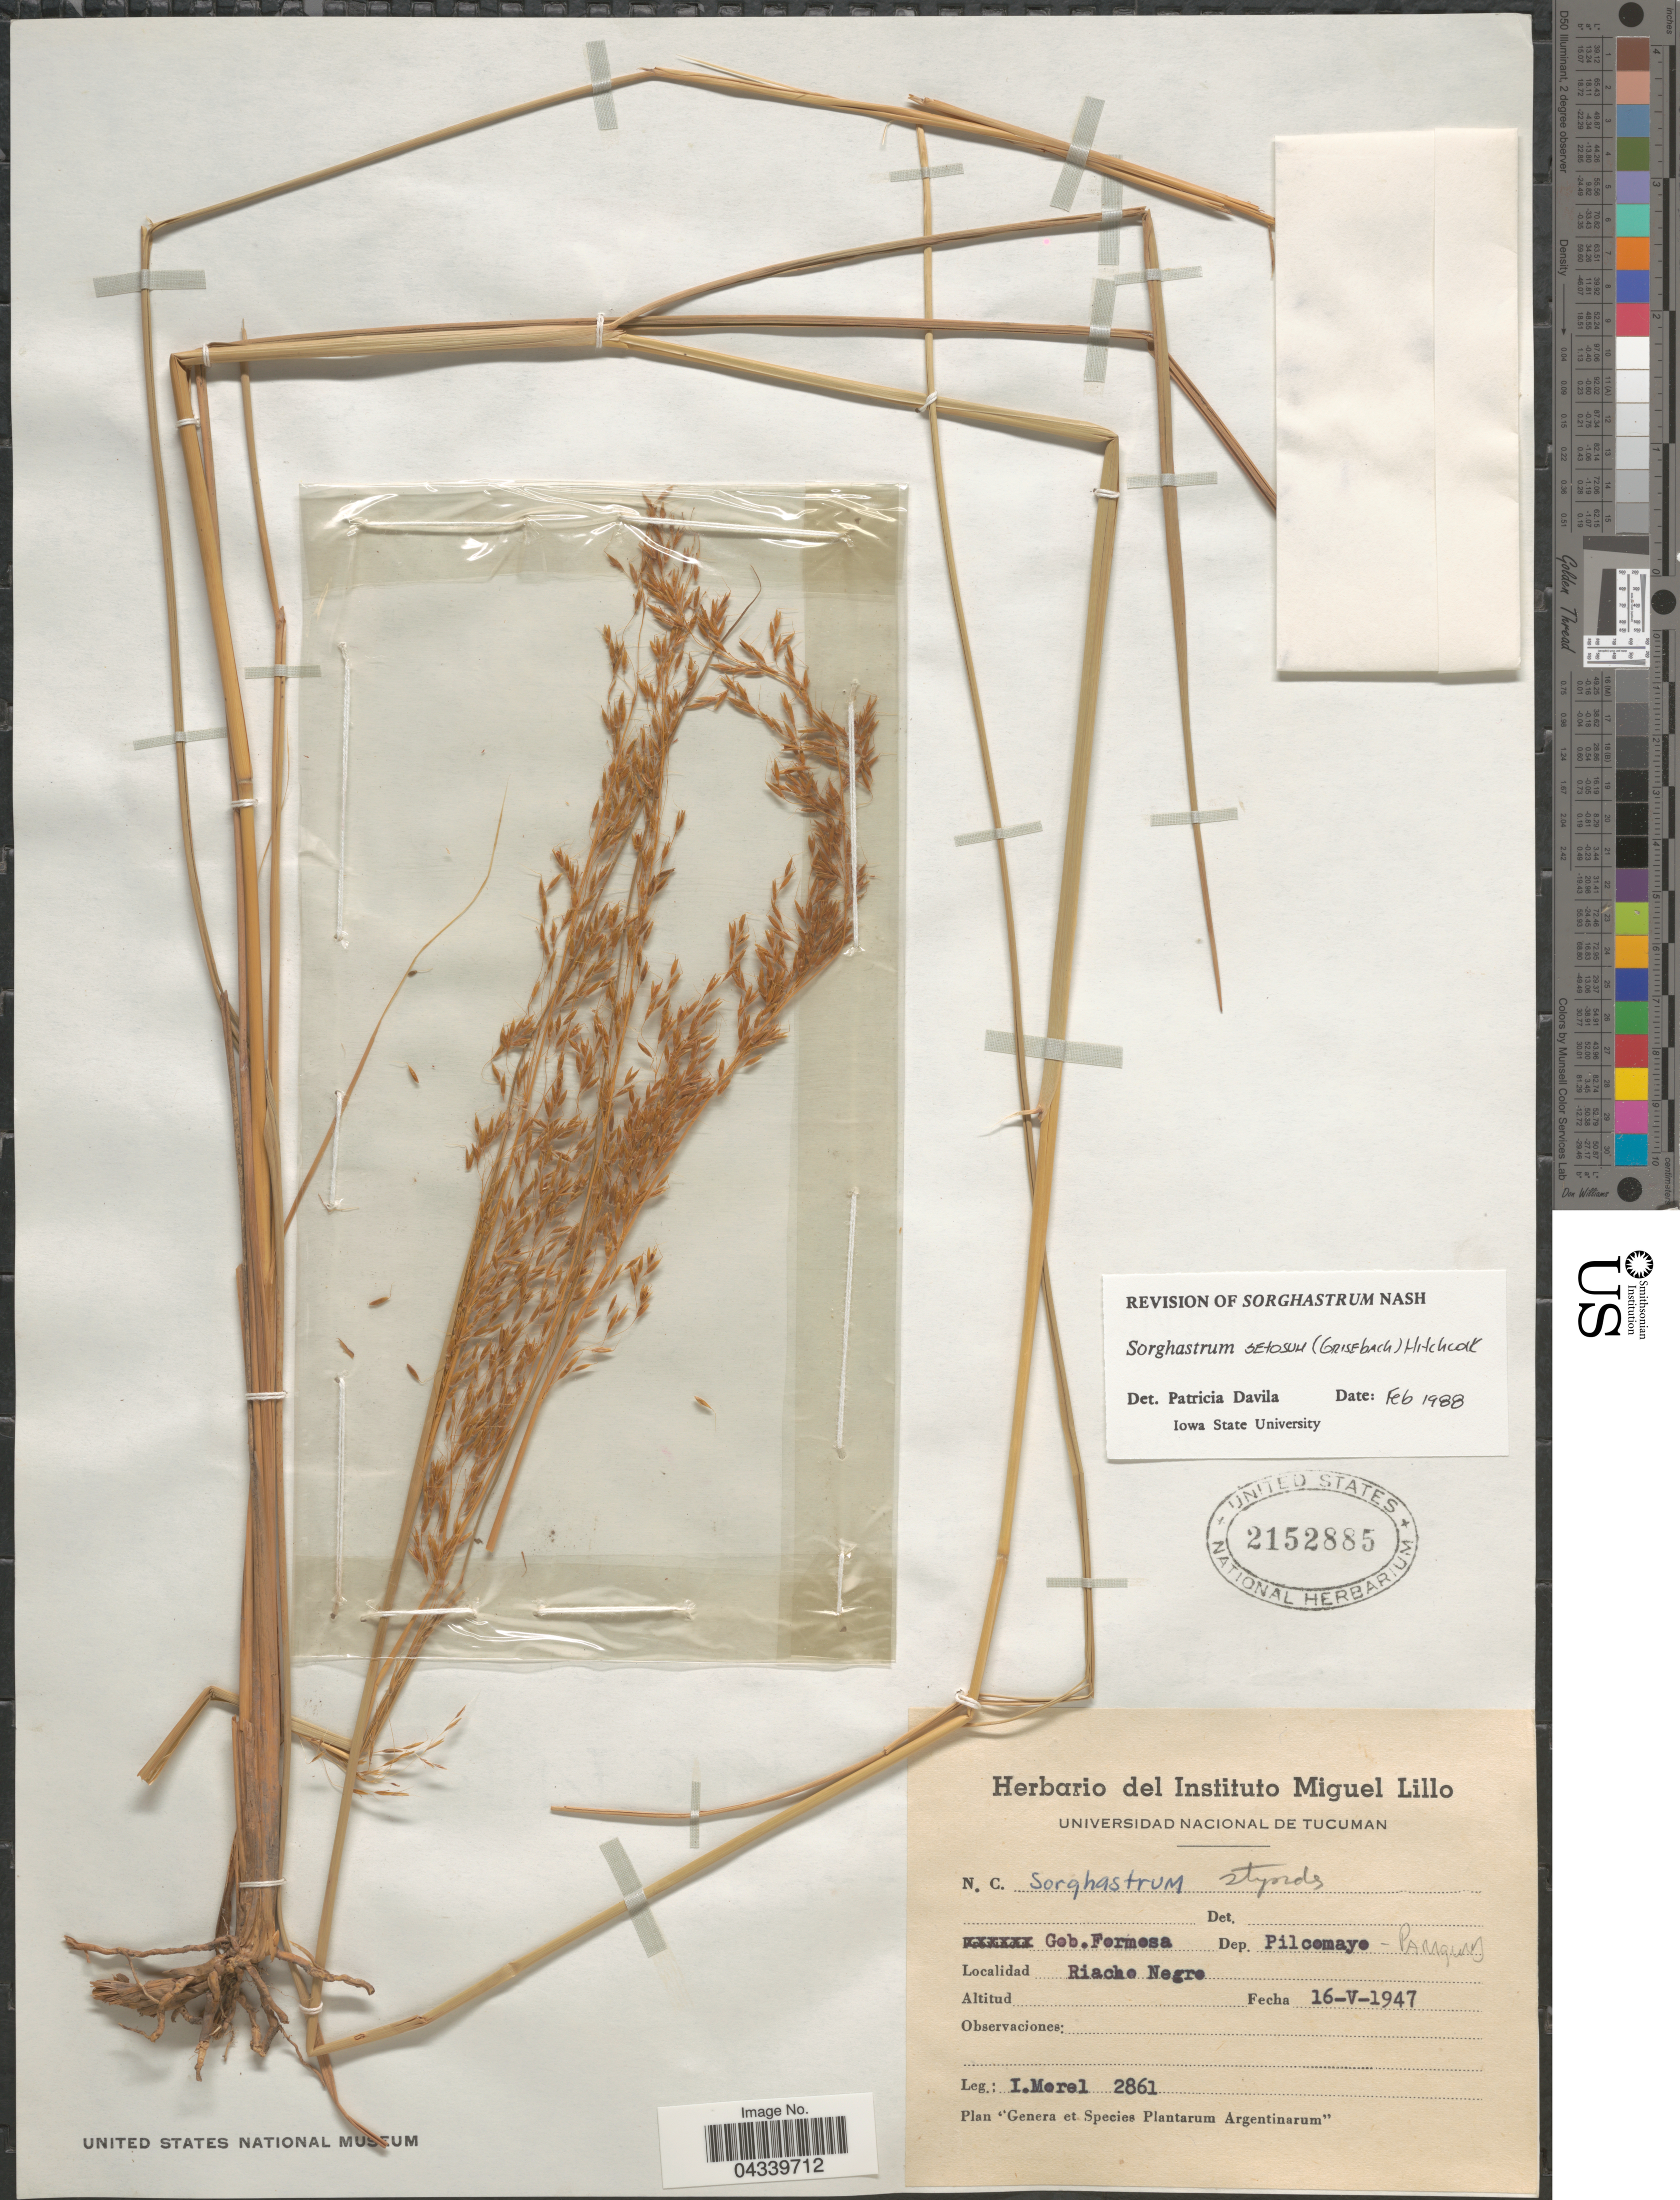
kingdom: Plantae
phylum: Tracheophyta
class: Liliopsida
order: Poales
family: Poaceae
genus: Sorghastrum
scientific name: Sorghastrum setosum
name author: (Griseb.) Hitchc.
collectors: I. Morel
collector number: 2861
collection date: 1947-05-16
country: Argentina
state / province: Formosa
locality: Gob. Formosa. Dep. Pilcomayo - Paraguay. Riacho Negro.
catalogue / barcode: US 2152885